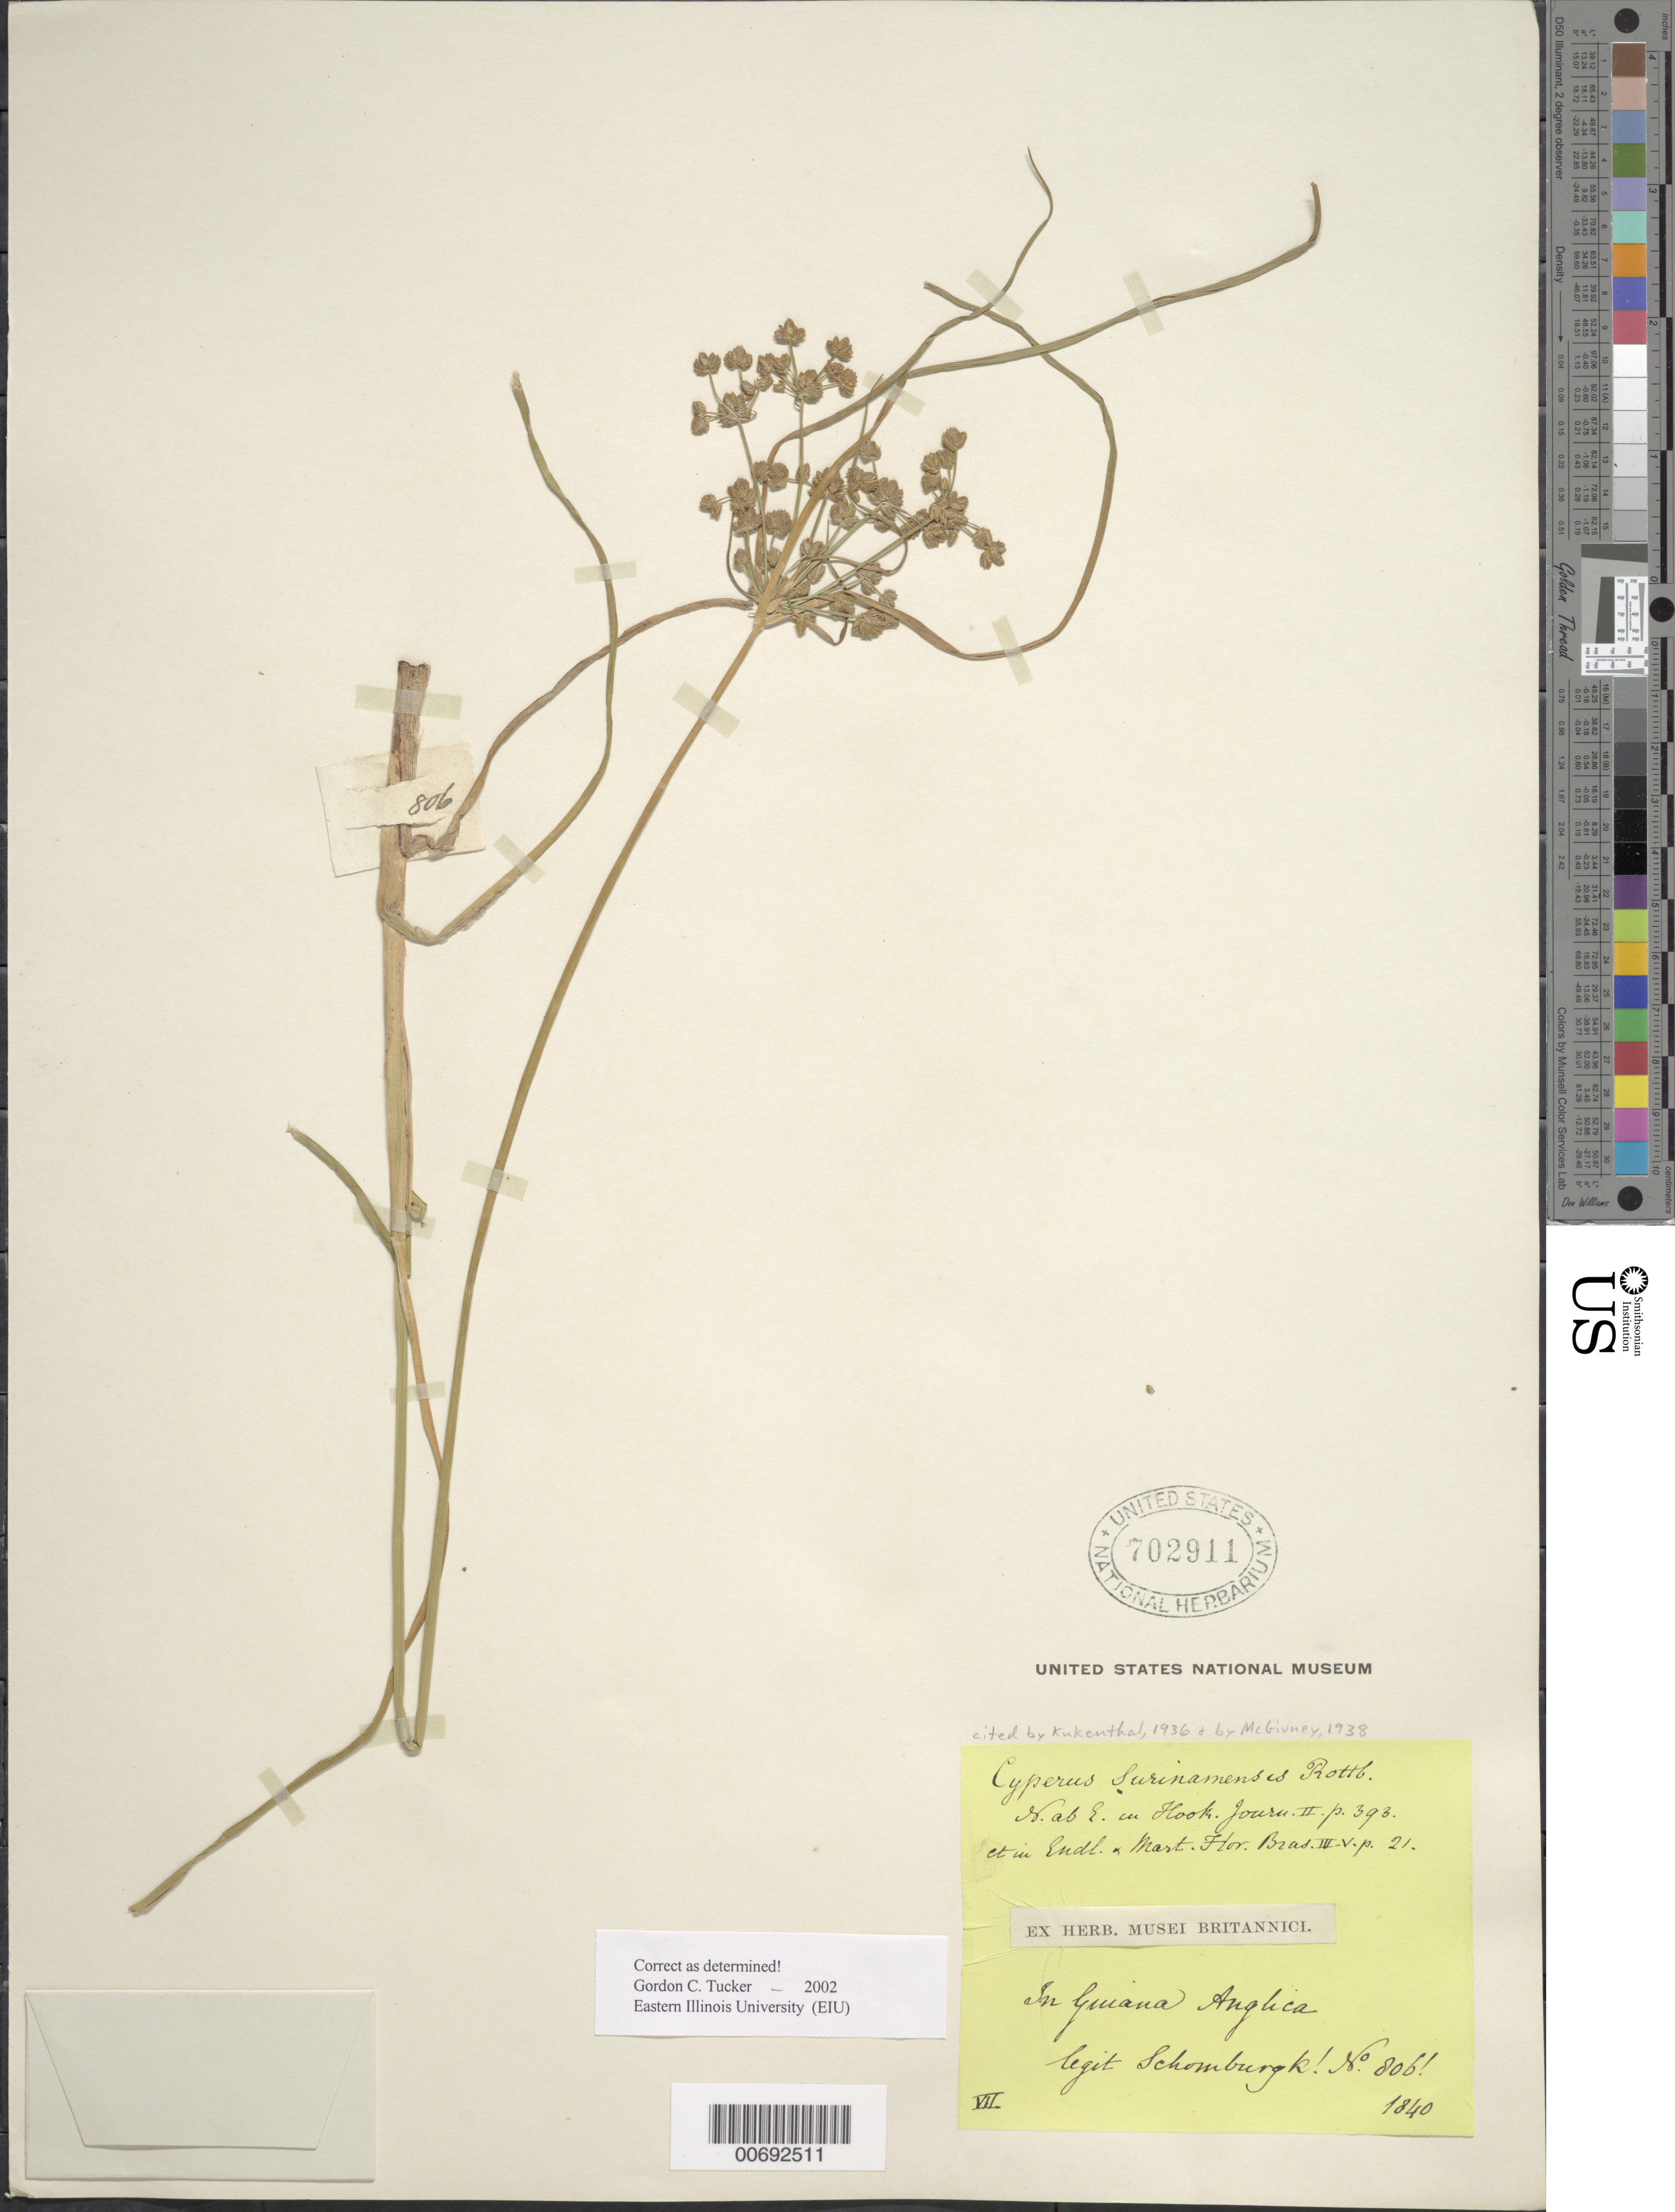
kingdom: Plantae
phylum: Tracheophyta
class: Liliopsida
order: Poales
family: Cyperaceae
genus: Cyperus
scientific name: Cyperus surinamensis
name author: Rottb.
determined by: Tucker, G. C.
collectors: -- Schomburgk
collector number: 806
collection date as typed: July 1840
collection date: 1840-07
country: Guyana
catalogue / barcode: US 702911